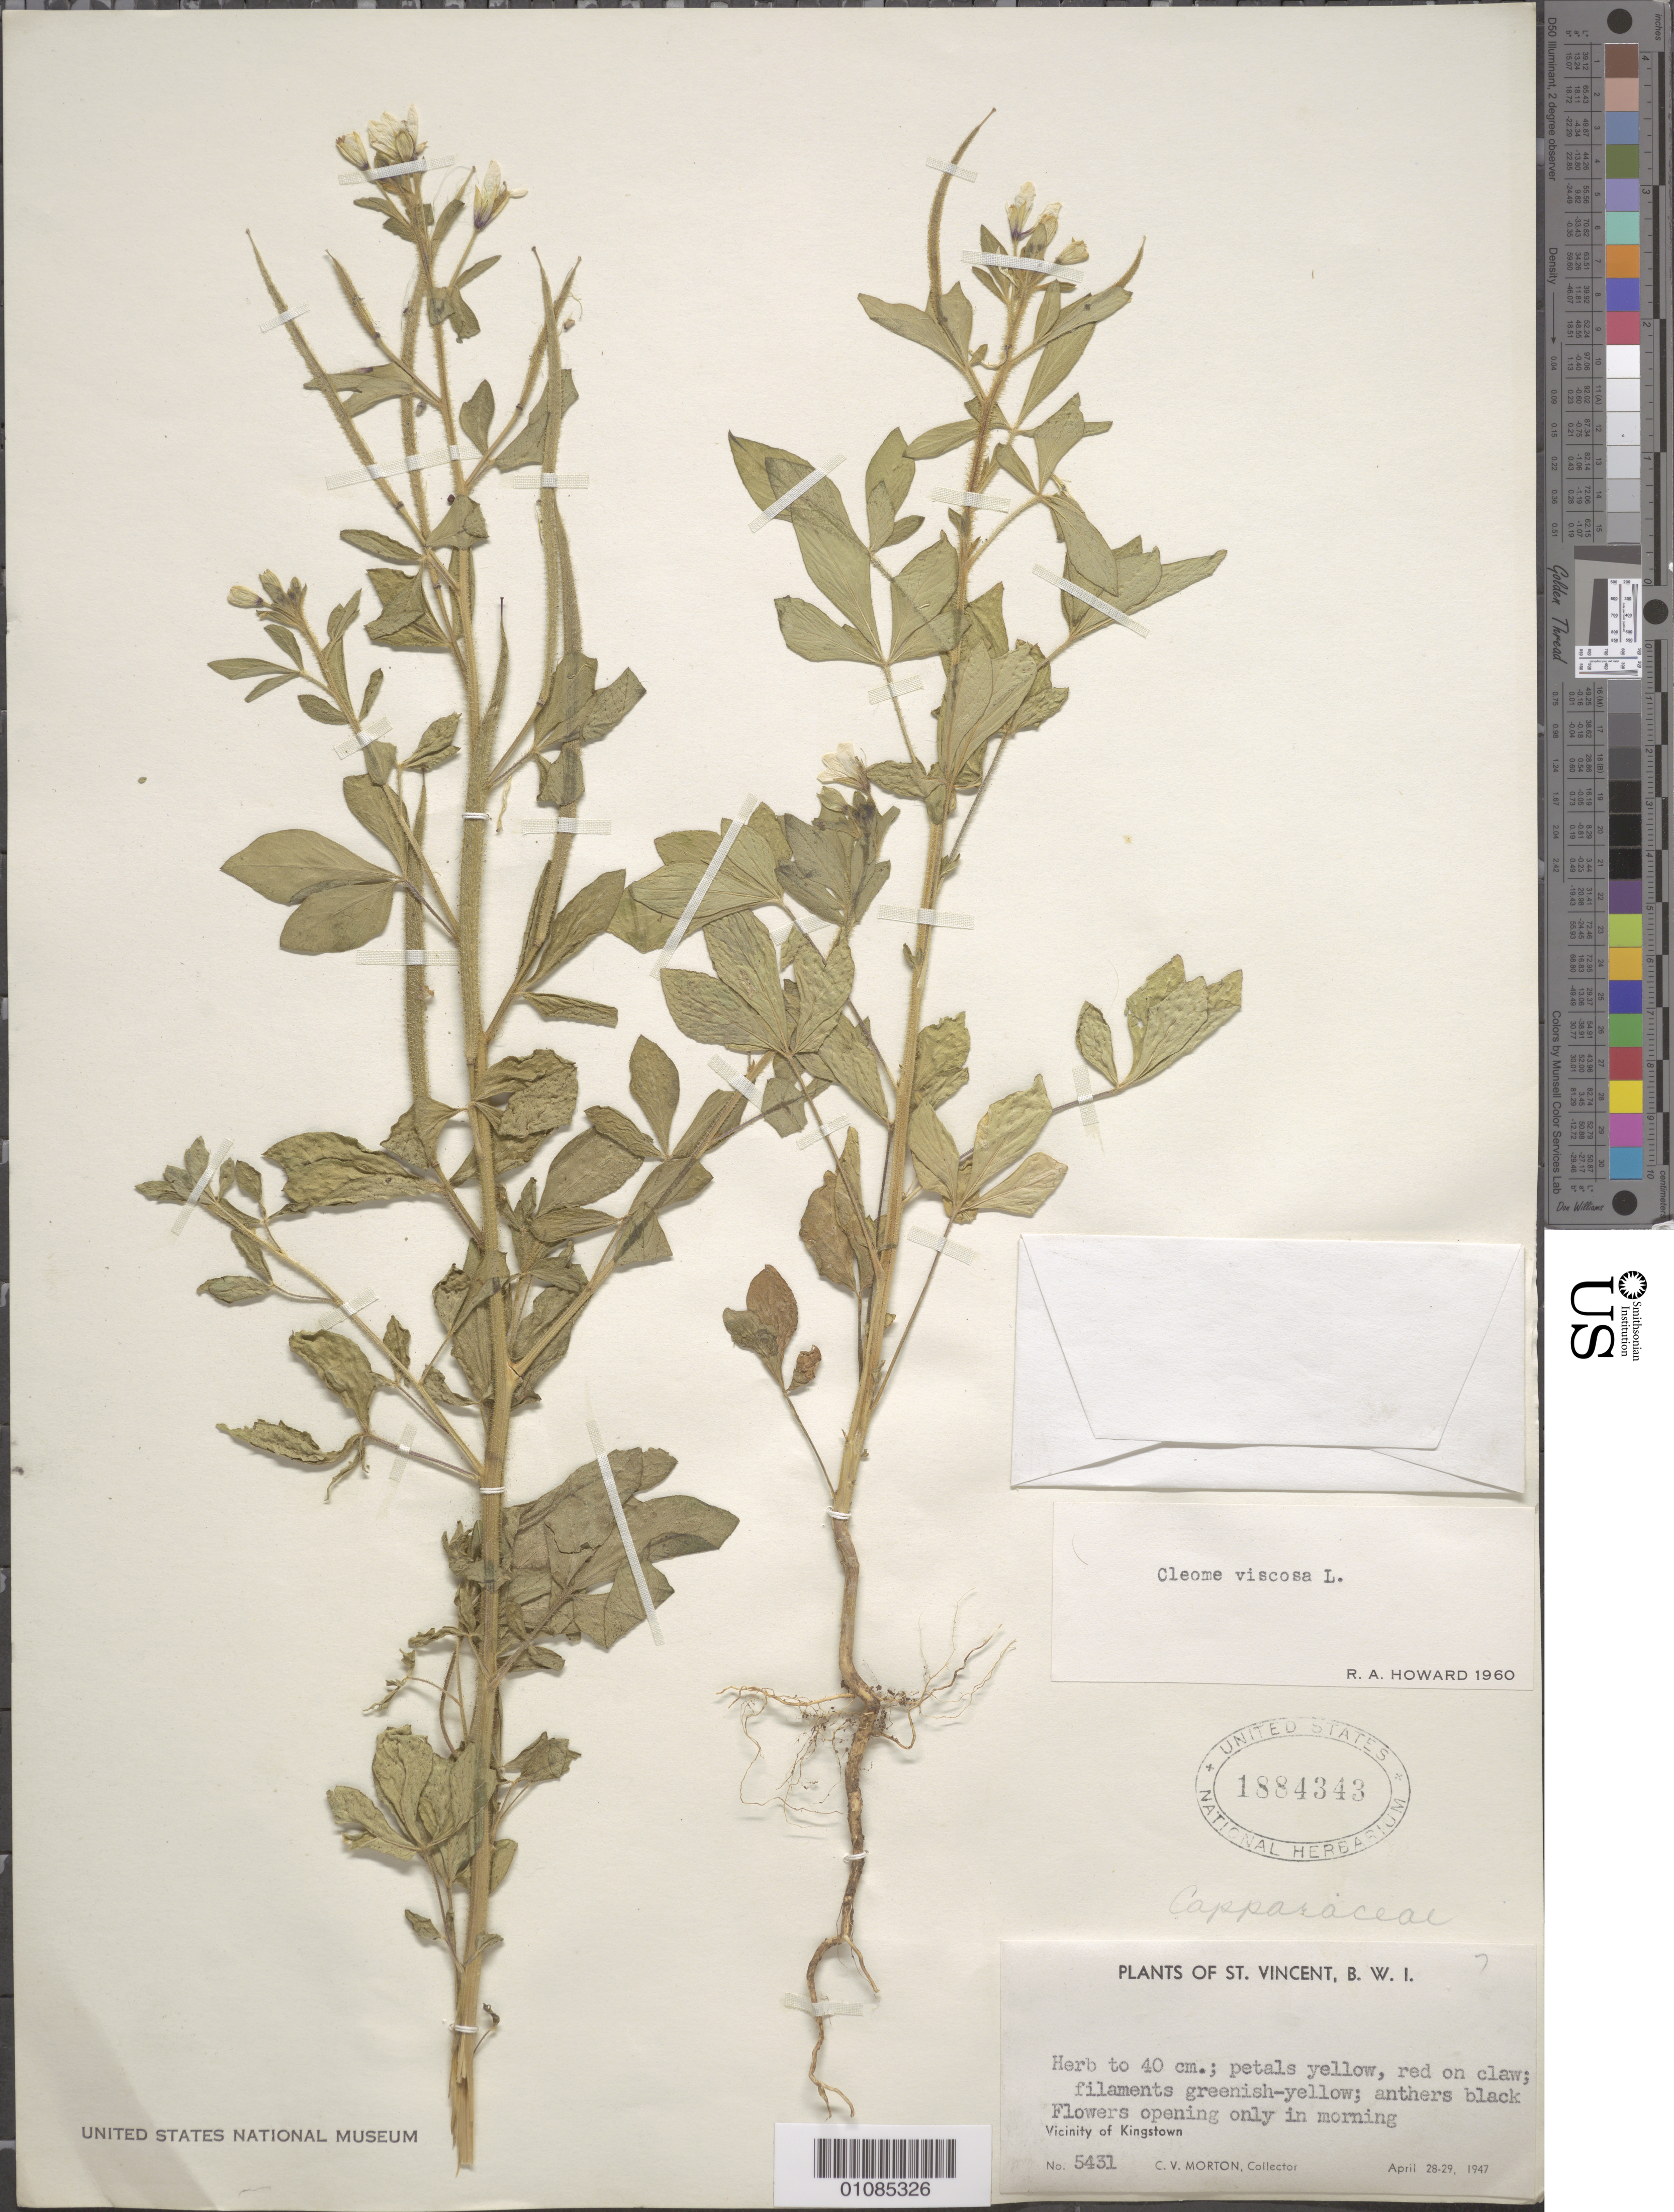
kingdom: Plantae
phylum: Tracheophyta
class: Magnoliopsida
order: Brassicales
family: Cleomaceae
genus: Arivela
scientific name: Arivela viscosa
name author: (L.) Raf.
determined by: Strong, M. T., (US), Smithsonian Institution - National Museum of Natural History (UNITED STATES)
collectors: C. V. Morton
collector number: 5431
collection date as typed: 28 Apr 1947 to 29 Apr 1947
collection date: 1947-04-28/1947-04-29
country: St. Vincent - Grenadines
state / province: Saint George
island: St. Vincent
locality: Vicinity of Kingstown.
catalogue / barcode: US 1884343